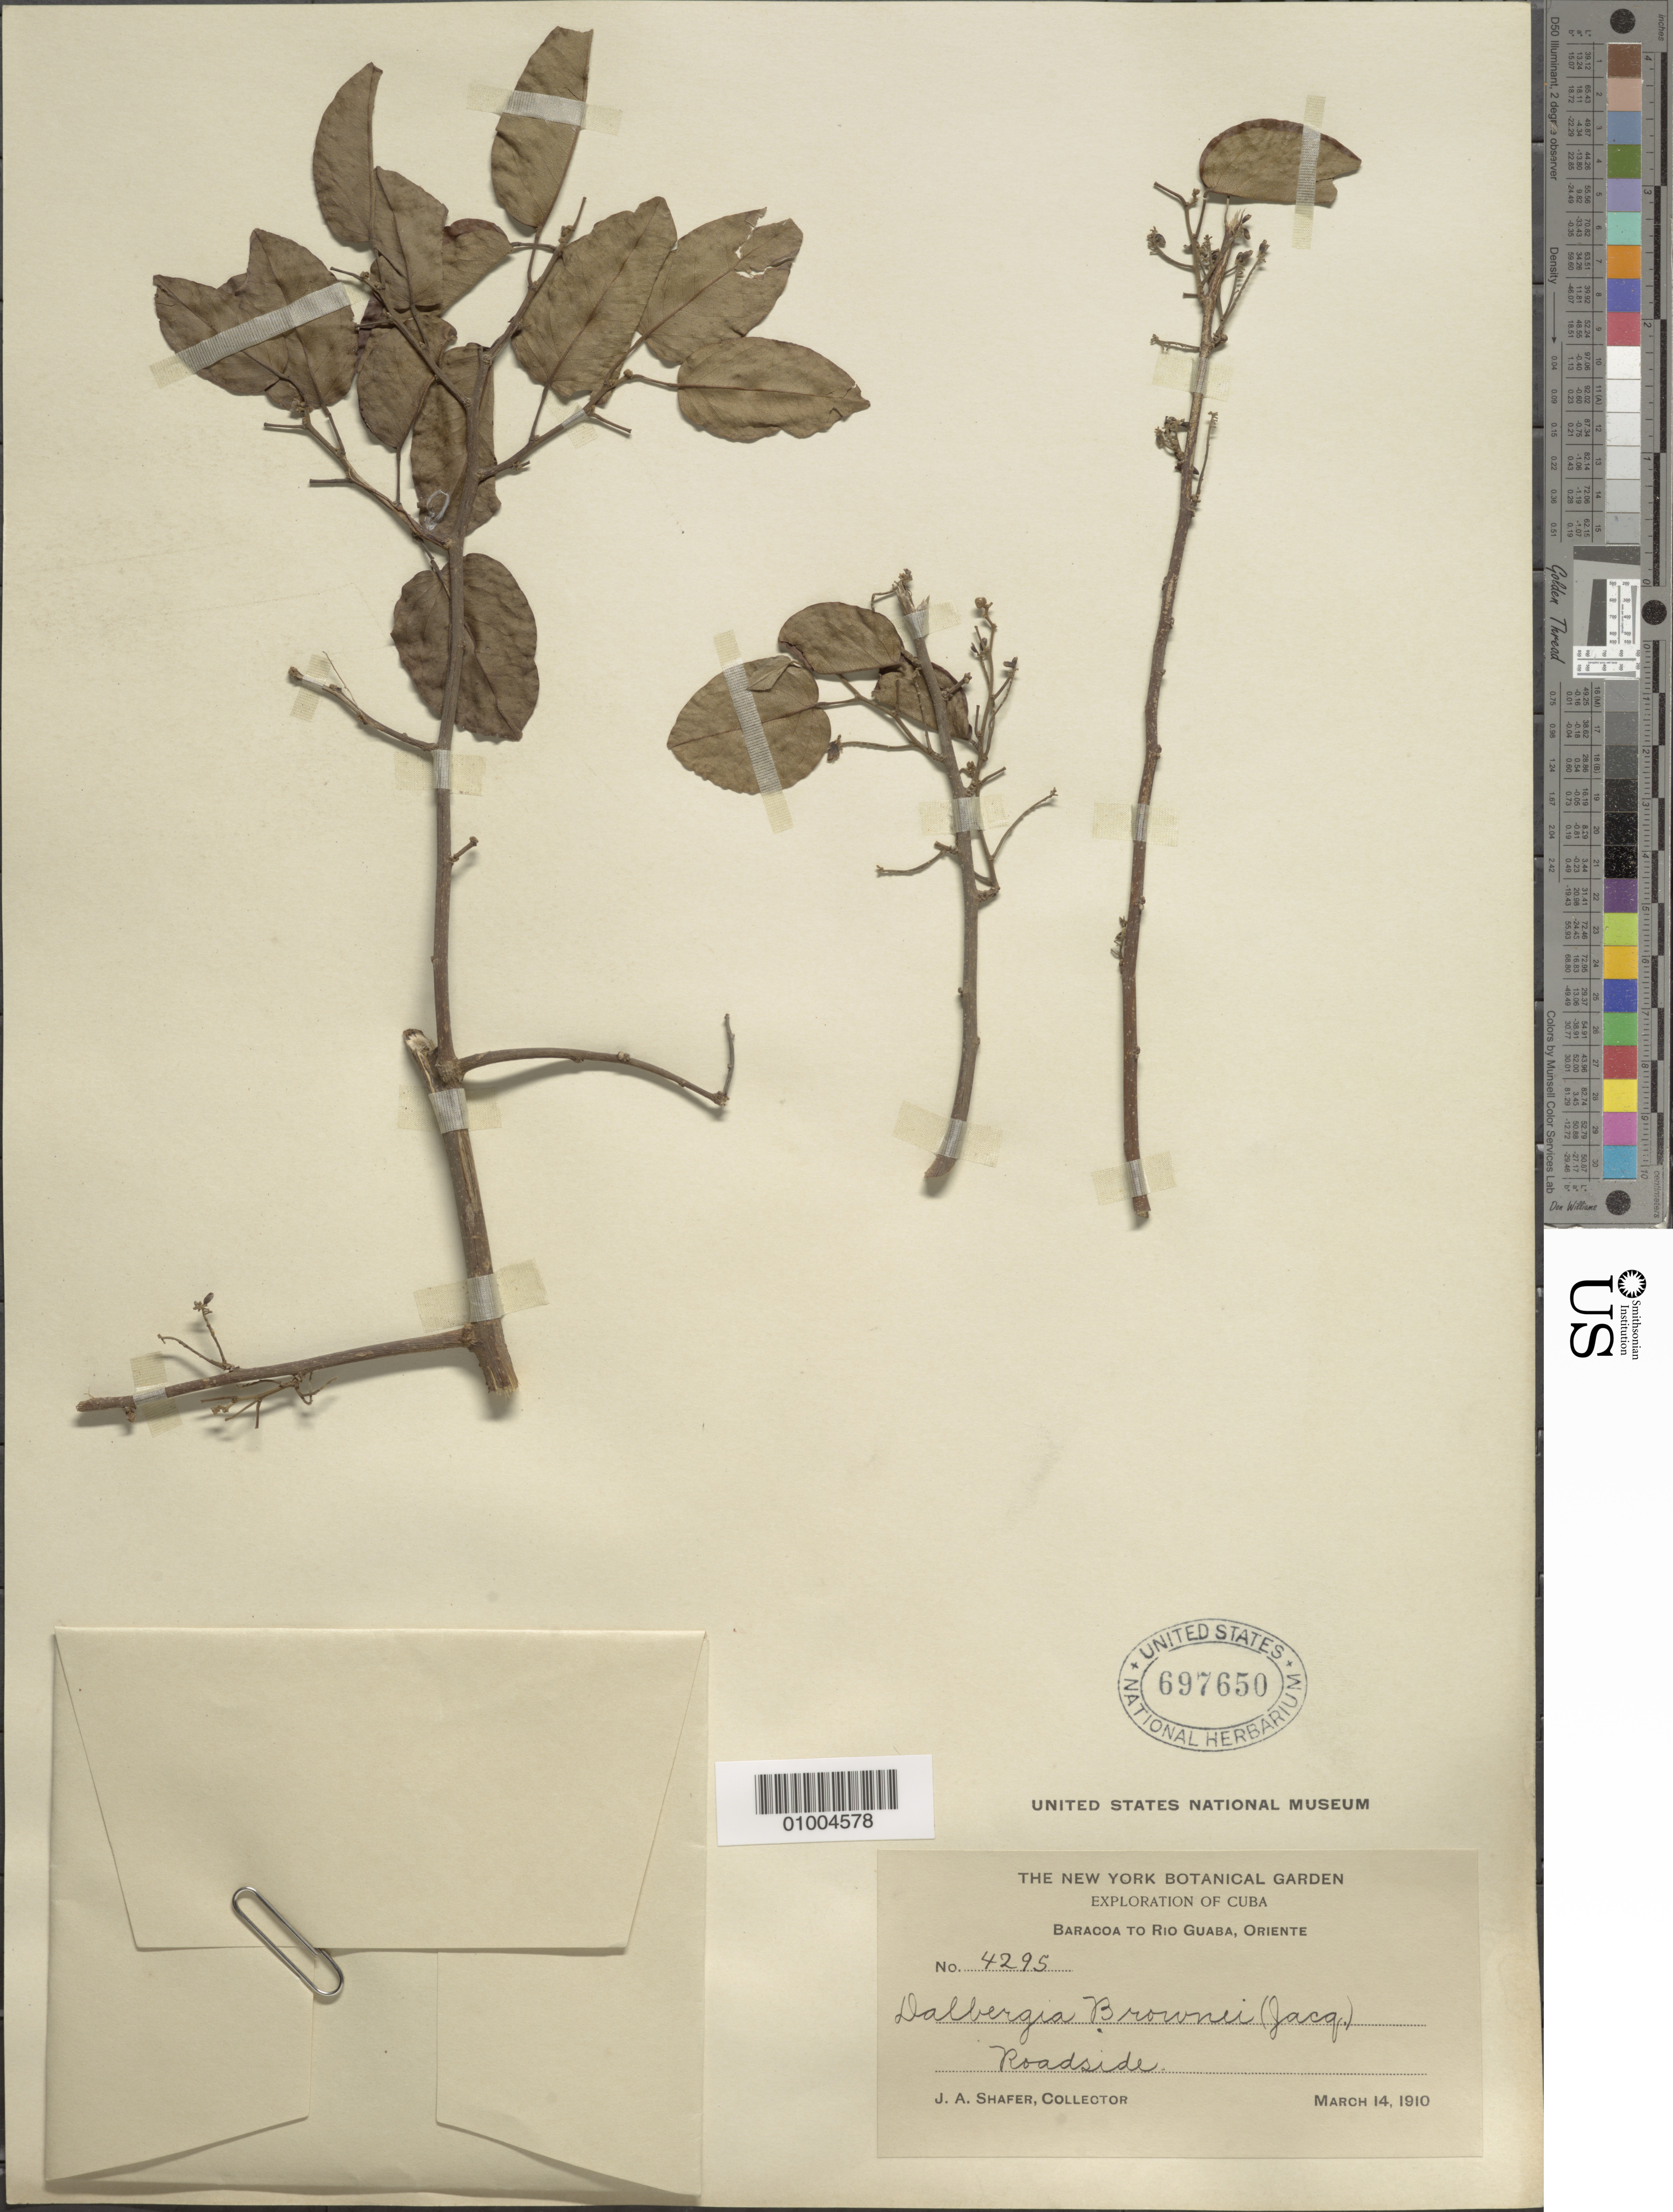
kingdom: Plantae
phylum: Tracheophyta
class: Magnoliopsida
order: Fabales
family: Fabaceae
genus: Dalbergia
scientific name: Dalbergia brownei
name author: (Jacq.) Schinz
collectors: J. A. Shafer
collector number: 4295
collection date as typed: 14 Mar 1910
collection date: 1910-03-14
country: Cuba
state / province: Oriente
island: Cuba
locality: Rio Guaba, Oriente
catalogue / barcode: US 697650